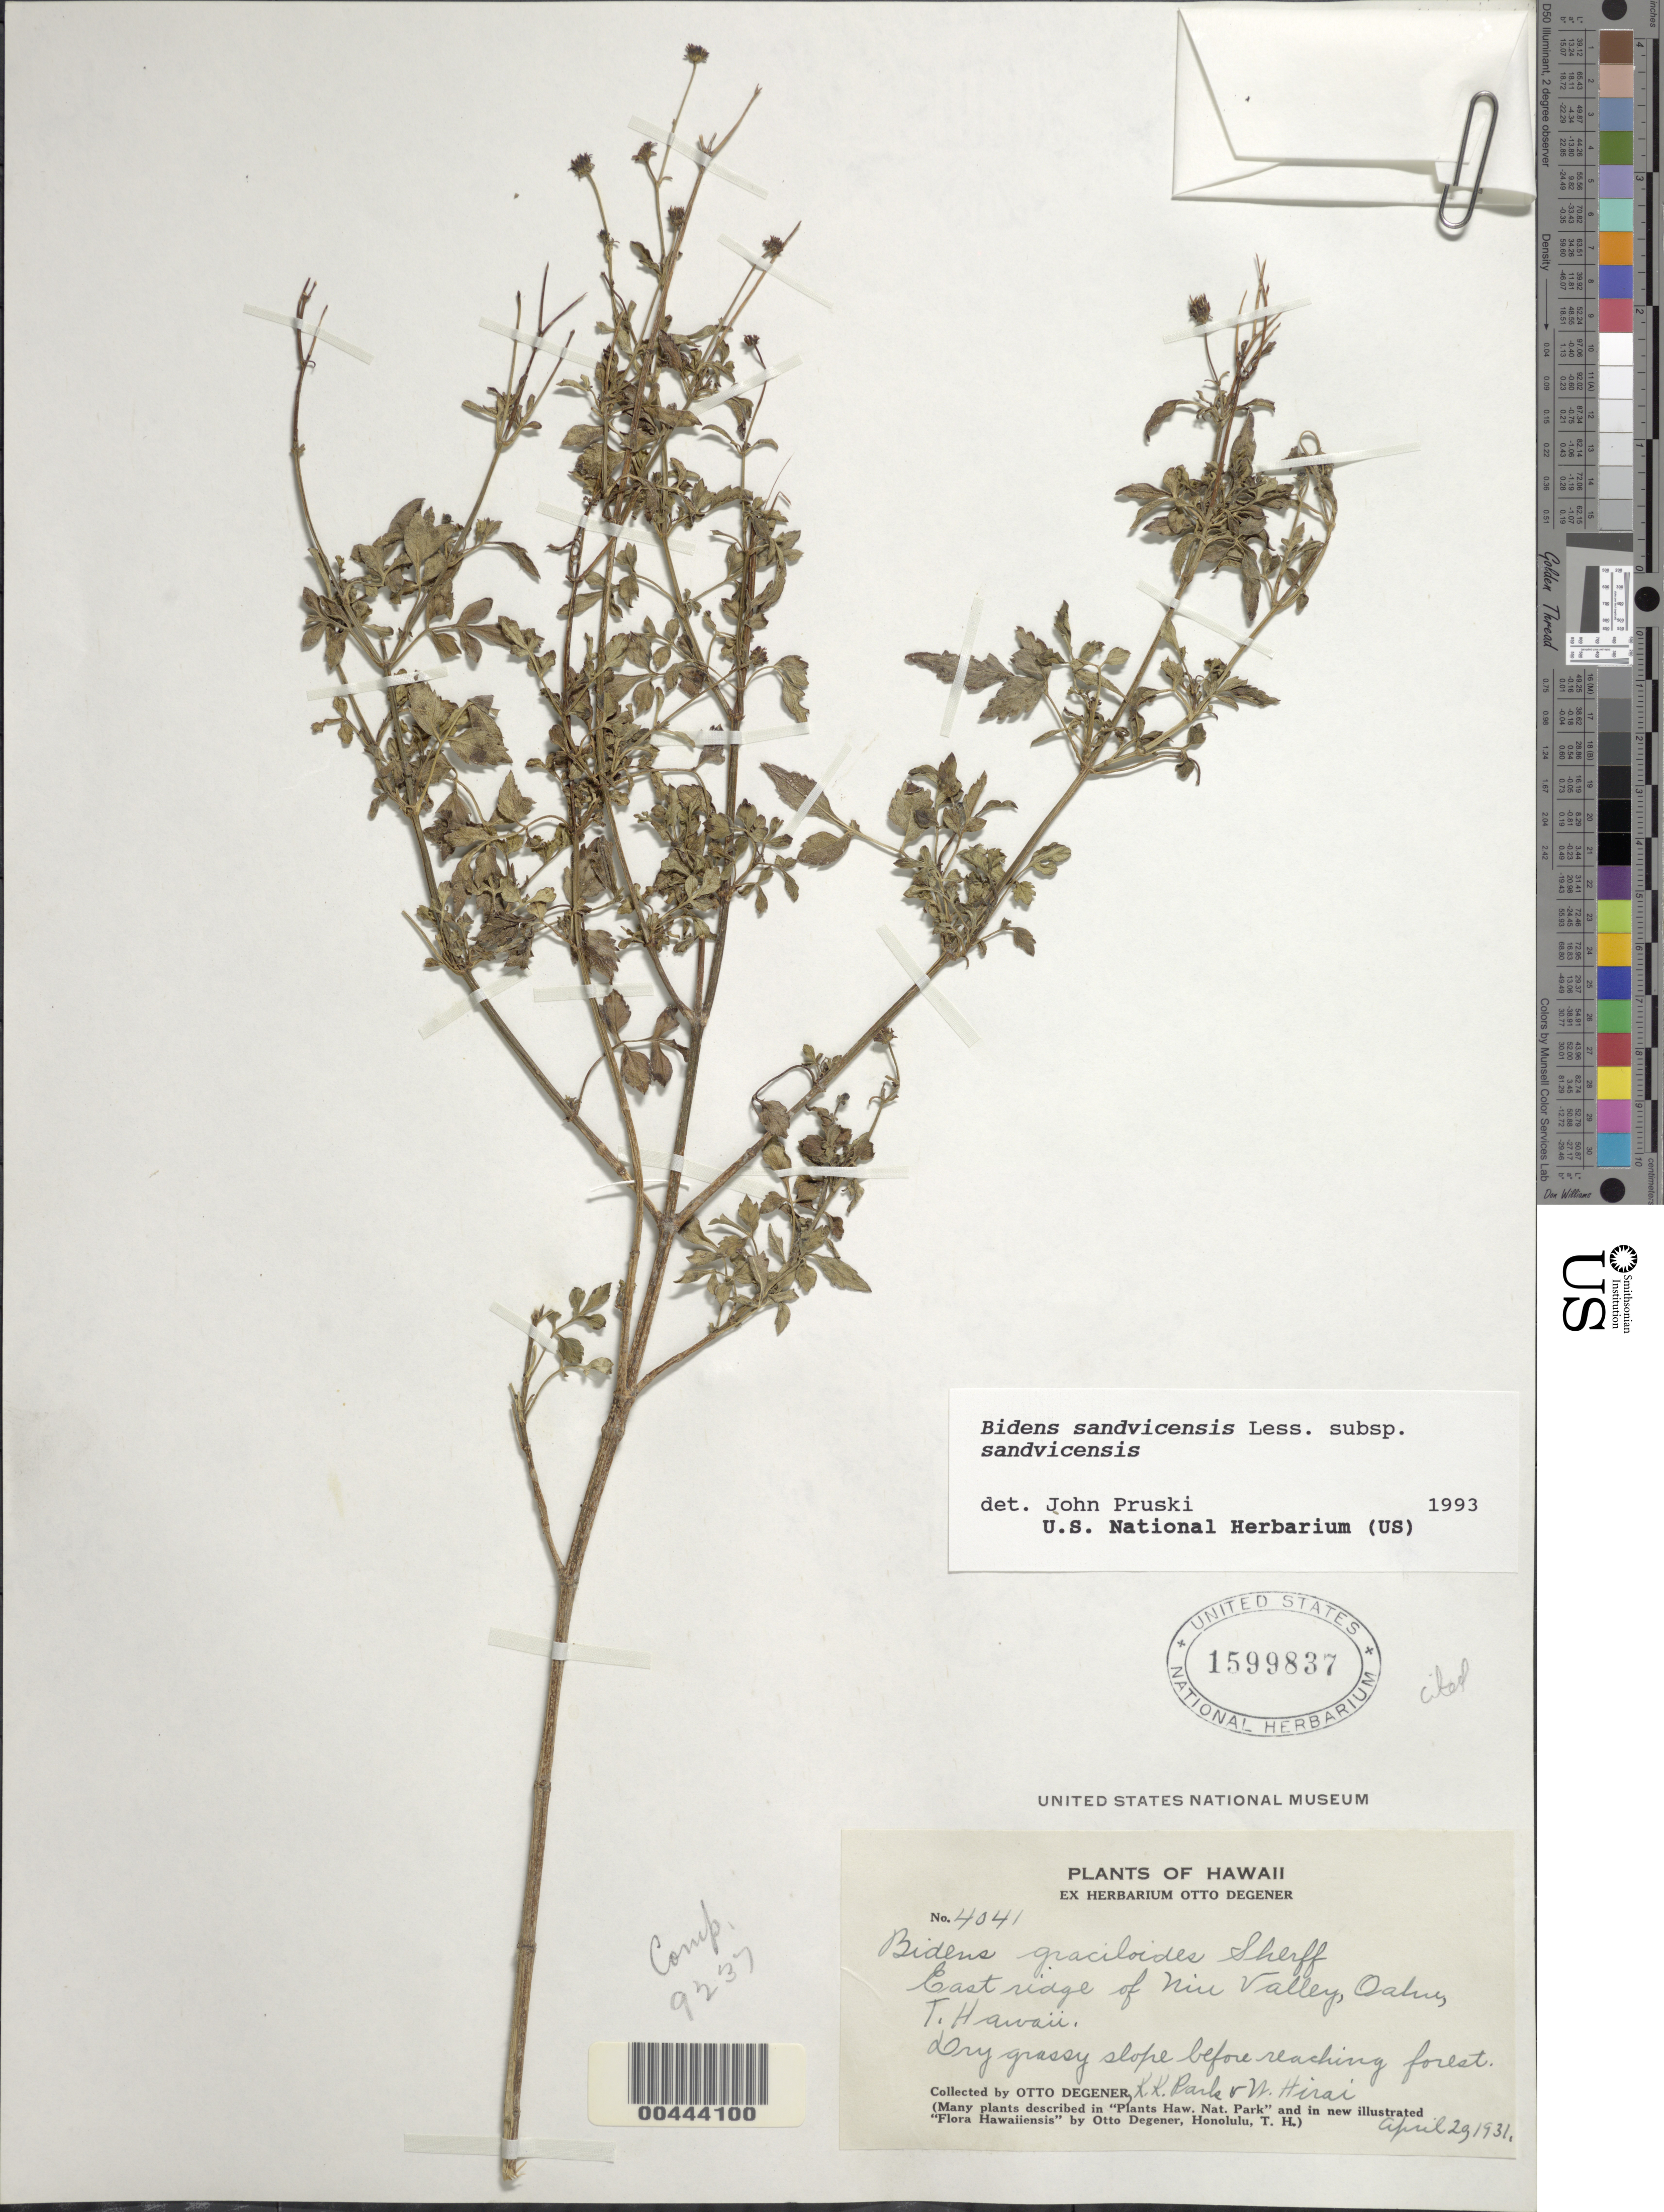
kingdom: Plantae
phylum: Tracheophyta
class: Magnoliopsida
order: Asterales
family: Asteraceae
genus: Bidens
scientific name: Bidens sandvicensis subsp. sandvicensis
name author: Less.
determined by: Pruski, J. F.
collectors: O. Degener, K. Park & W. Hirai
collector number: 4041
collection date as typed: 20 Apr 1931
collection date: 1931-04-20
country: United States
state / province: Hawaii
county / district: Honolulu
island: Oahu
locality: East ridge of Niu Valley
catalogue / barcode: US 1599837